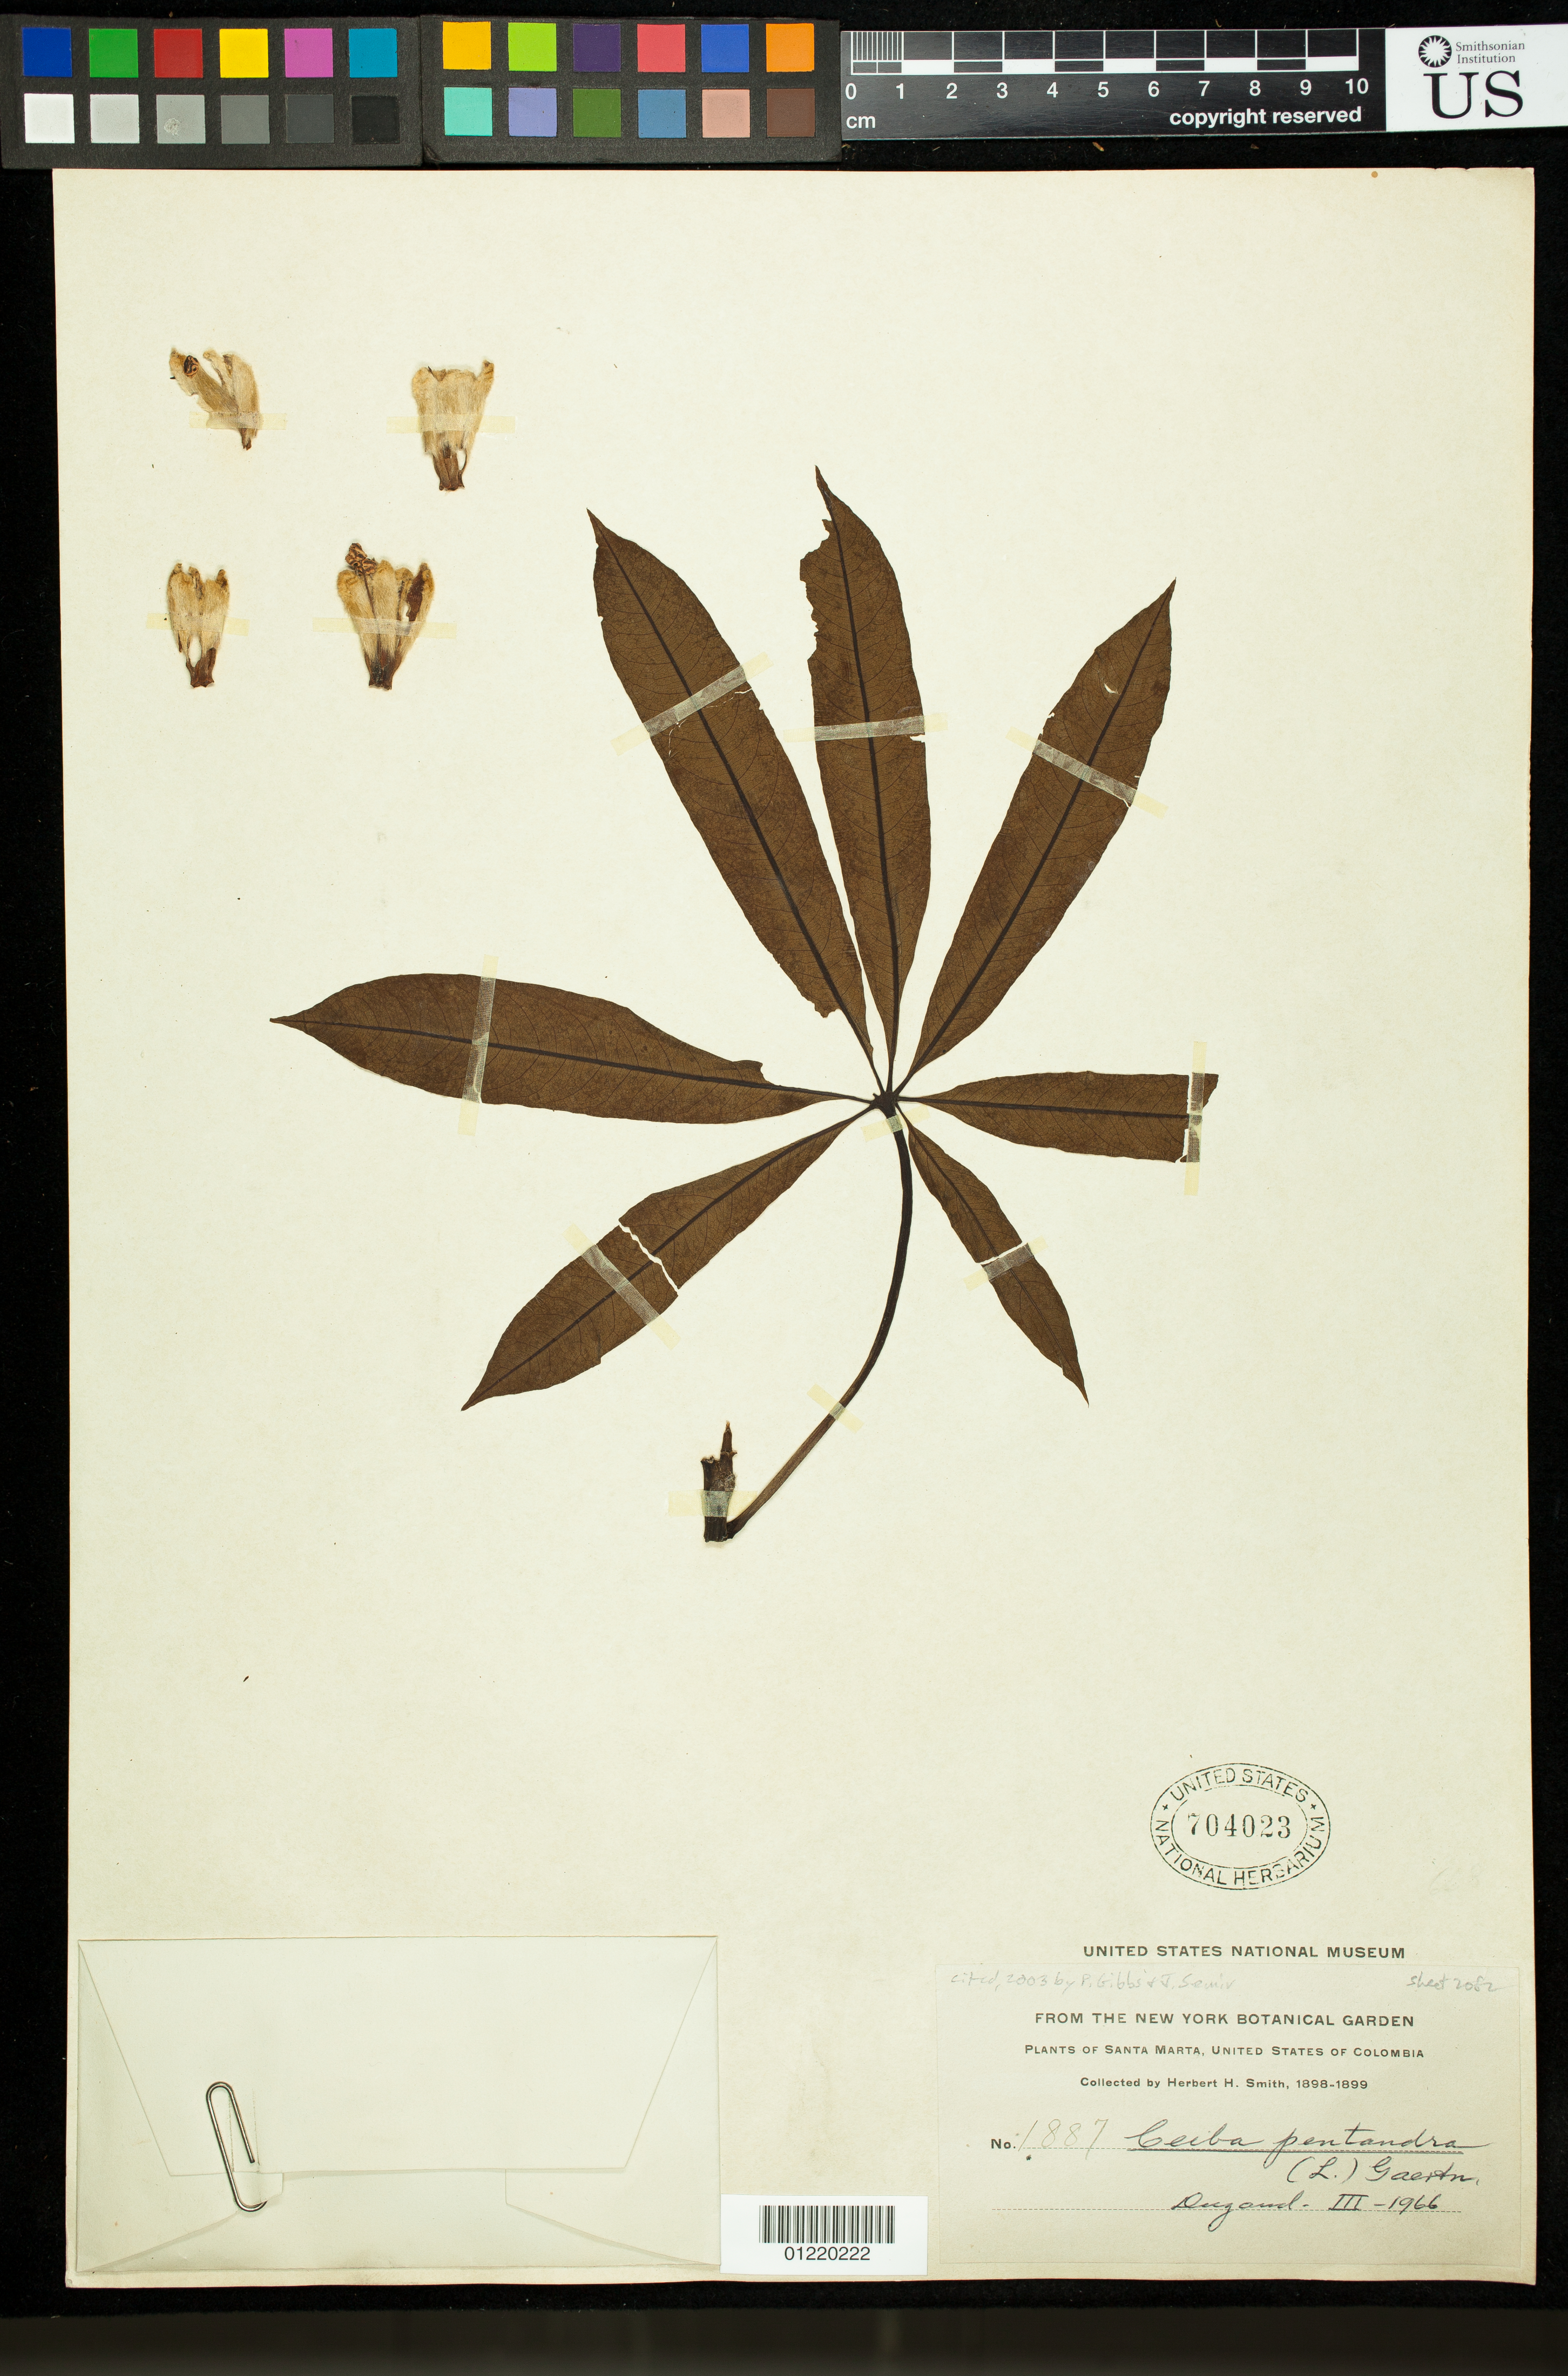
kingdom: Plantae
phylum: Tracheophyta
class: Magnoliopsida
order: Malvales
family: Malvaceae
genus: Ceiba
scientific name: Ceiba pentandra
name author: (L.) Gaertn.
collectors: Herbert H. Smith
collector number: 1887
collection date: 1898/1899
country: Colombia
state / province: Magdalena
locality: Santa Marta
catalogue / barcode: US 704023